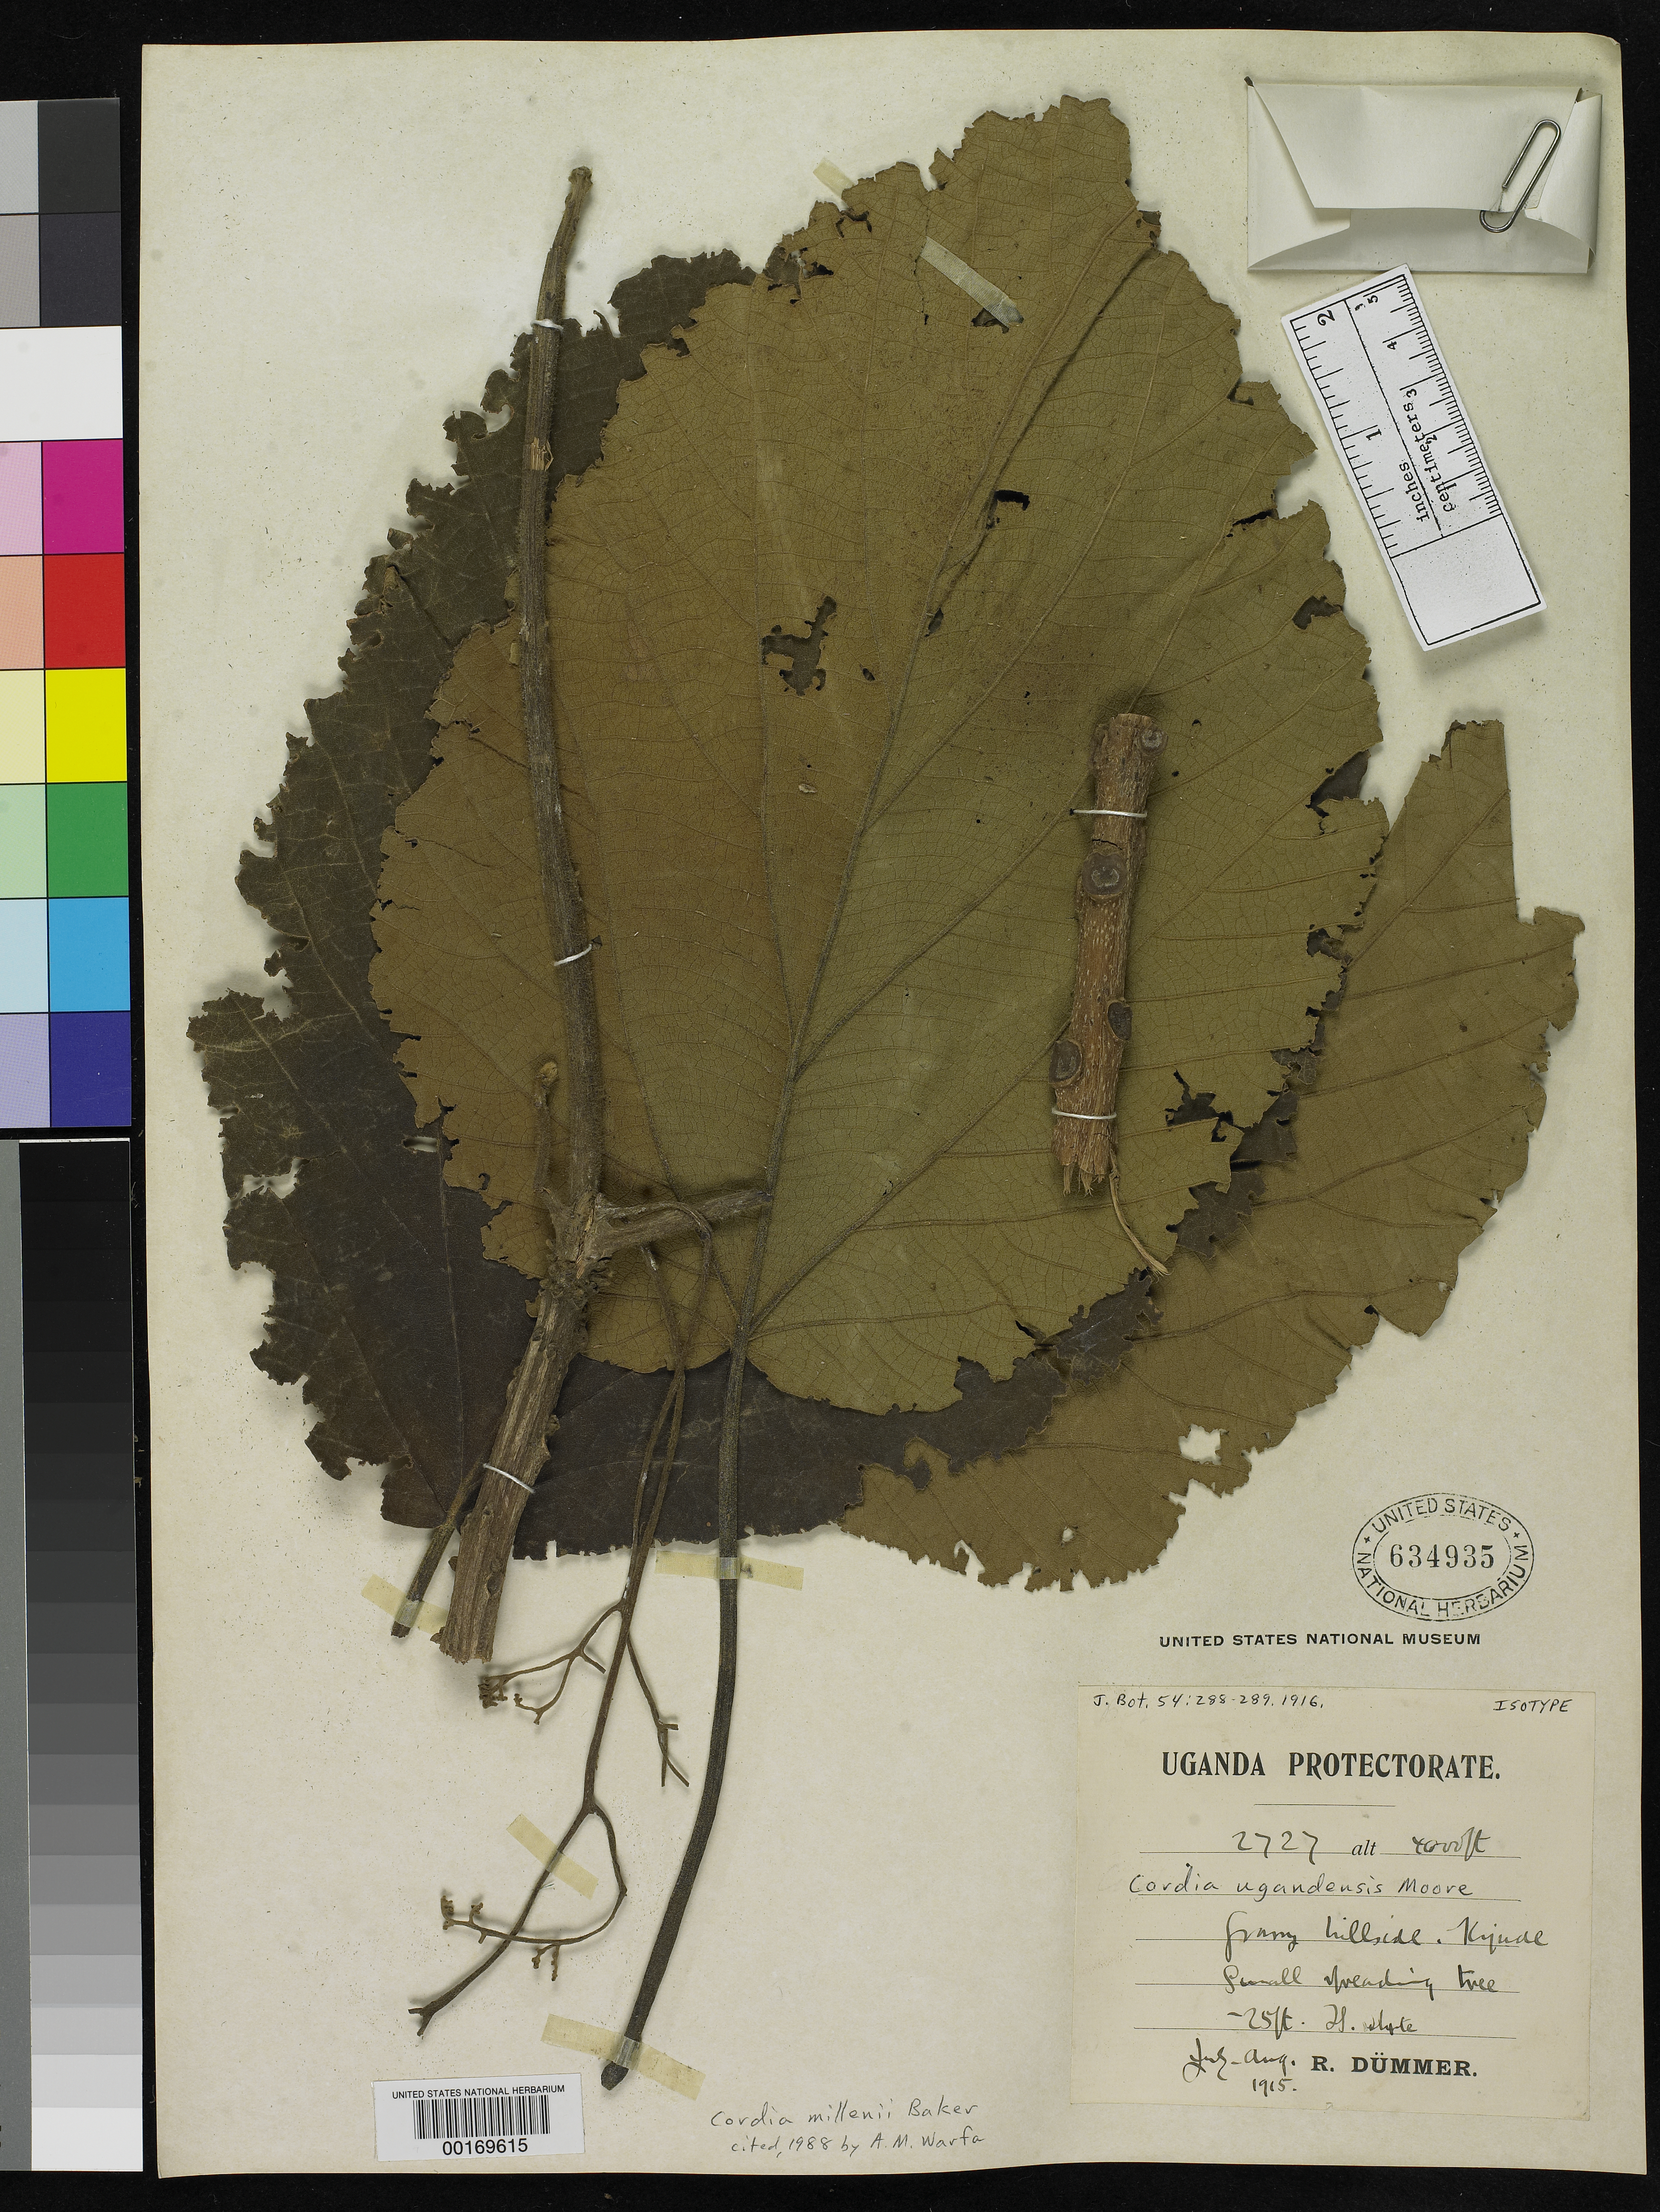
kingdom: Plantae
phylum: Tracheophyta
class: Magnoliopsida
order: Boraginales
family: Cordiaceae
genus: Cordia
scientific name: Cordia ugandensis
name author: S. Moore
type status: Isotype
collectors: R. A. Dümmer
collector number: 2727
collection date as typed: Jul 1915 to -- Aug 1915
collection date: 1915-07/1915-08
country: Uganda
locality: Grassy hillside at Kijude.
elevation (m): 1219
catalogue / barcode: US 634935